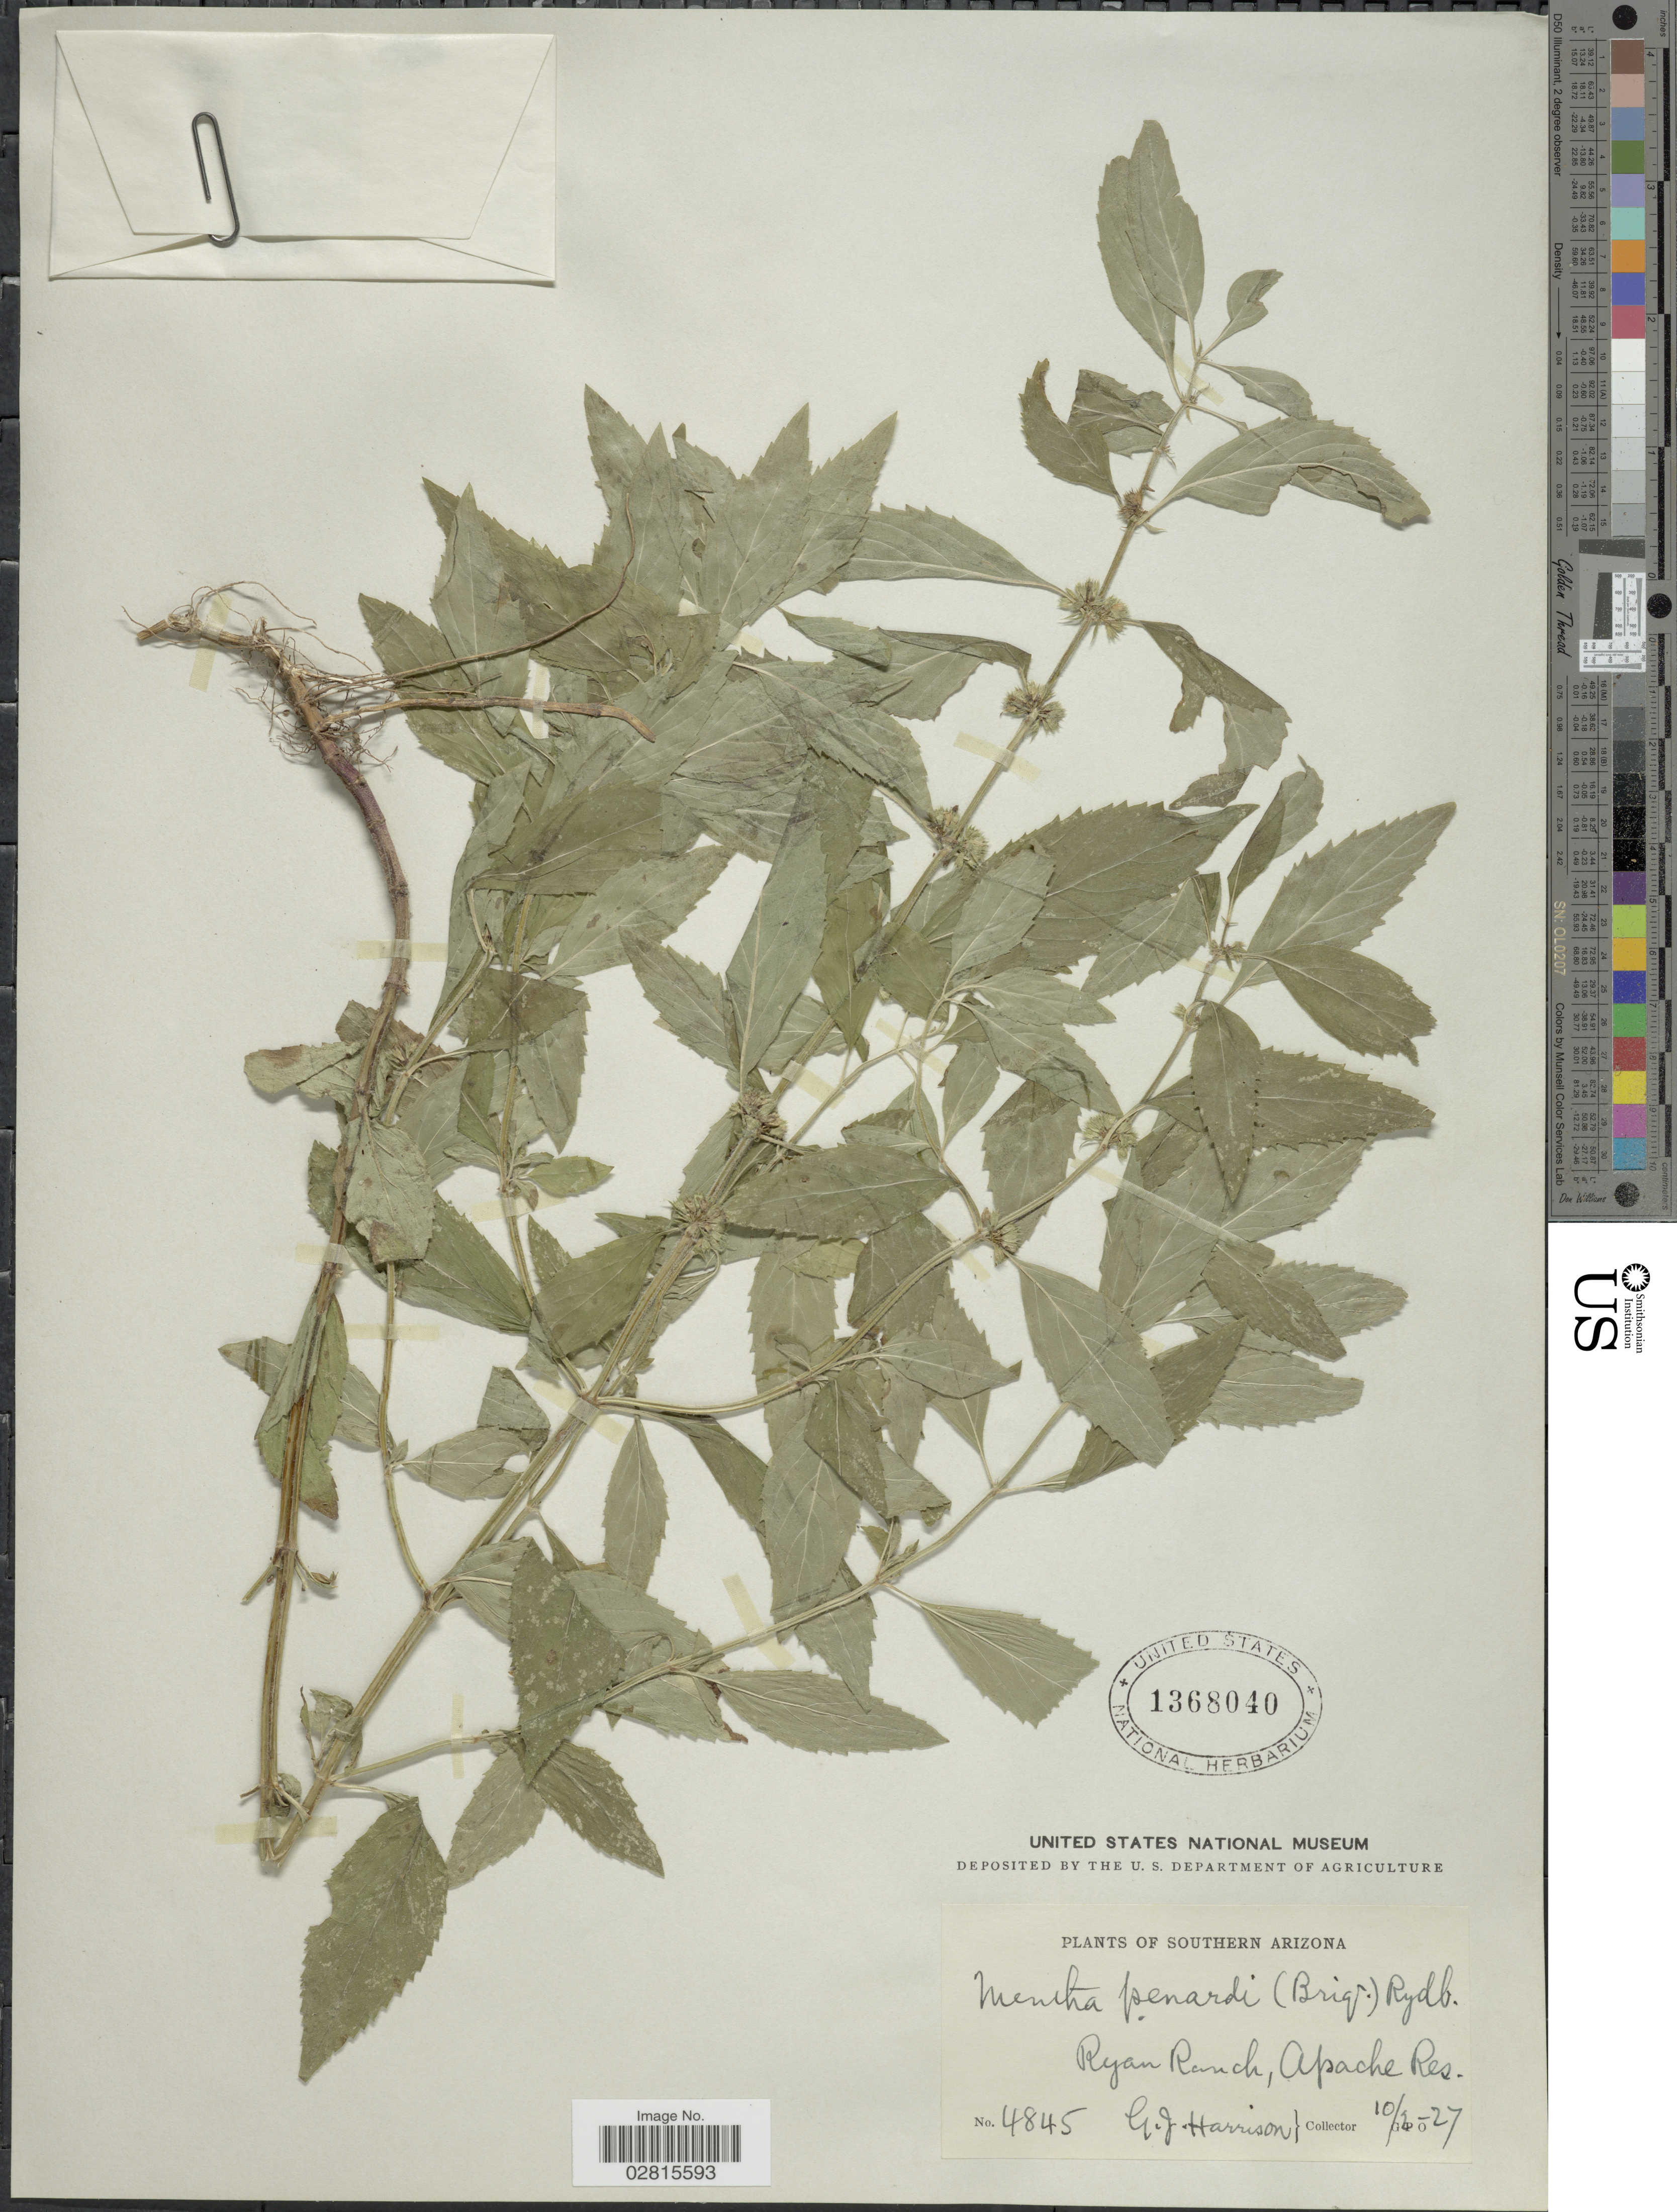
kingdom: Plantae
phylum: Tracheophyta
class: Magnoliopsida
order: Lamiales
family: Lamiaceae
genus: Mentha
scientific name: Mentha penardii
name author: (Briq.) Rydb.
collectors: G. J. Harrison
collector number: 4845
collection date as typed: Transcribed d/m/y: 2/10/27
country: United States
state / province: Arizona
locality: Southern Arizona, Ryan Ranch, Apache Res.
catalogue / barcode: US 1368040